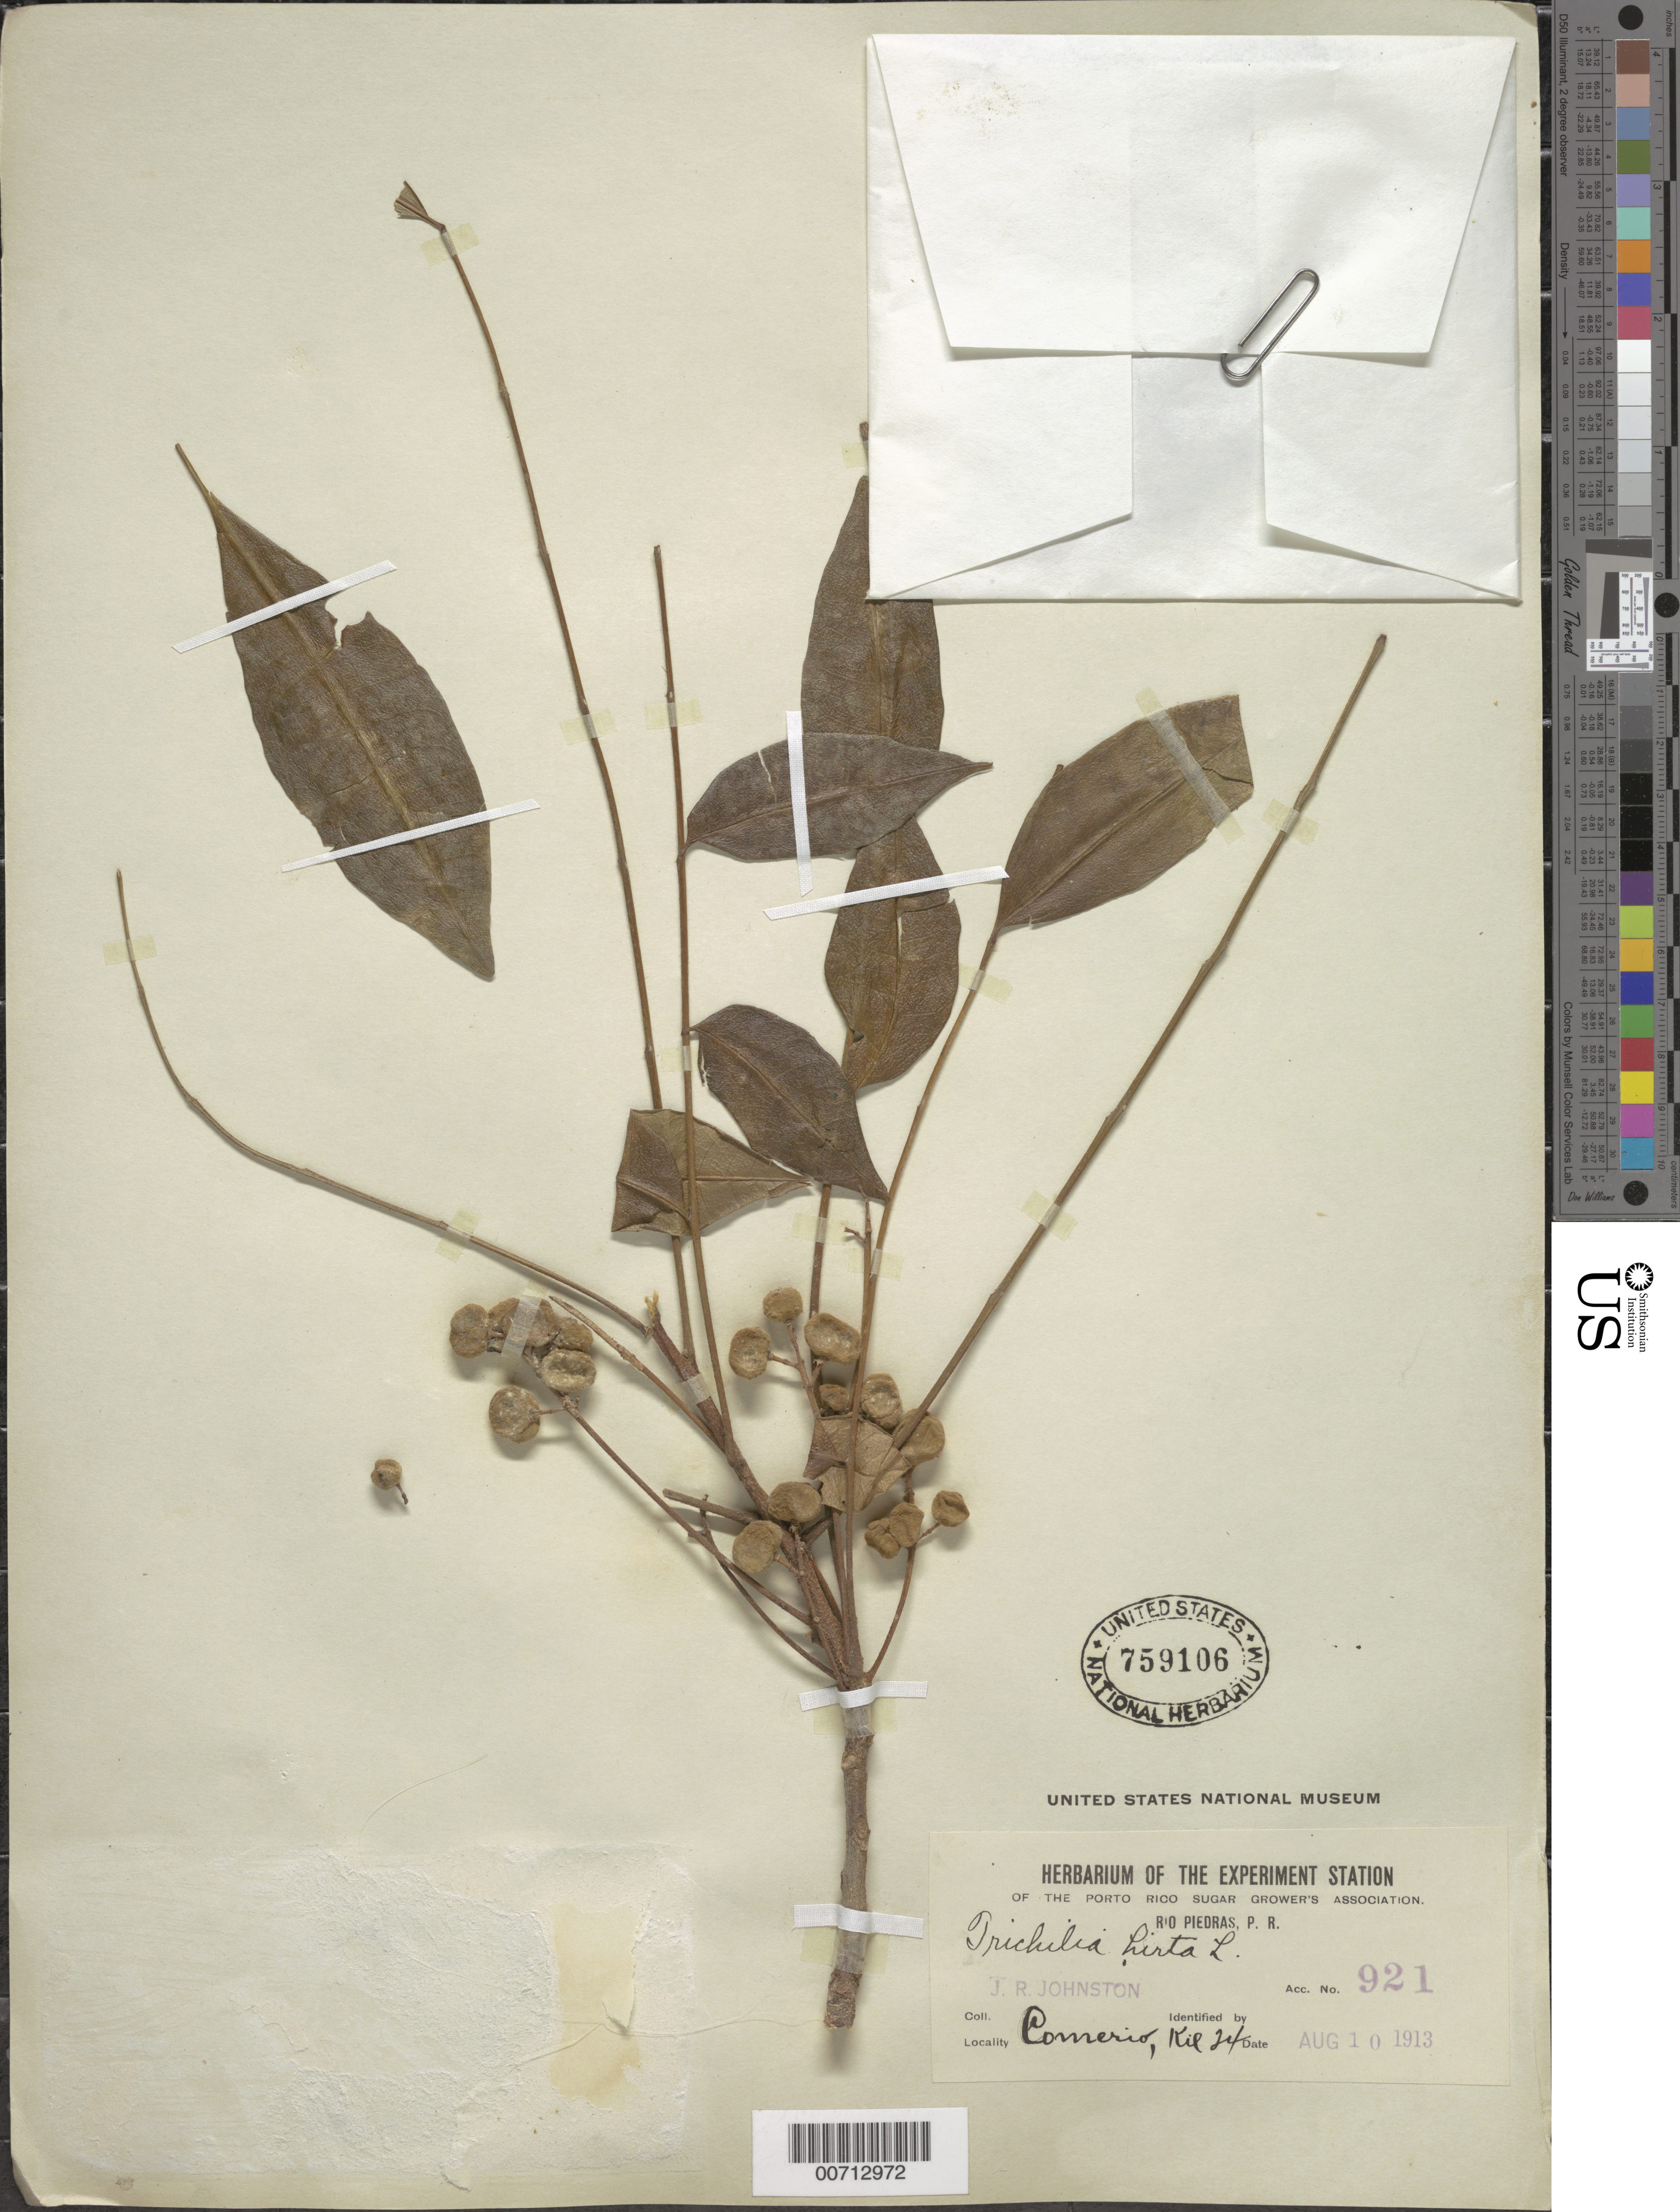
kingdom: Plantae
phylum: Tracheophyta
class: Magnoliopsida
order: Sapindales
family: Meliaceae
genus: Trichilia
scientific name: Trichilia hirta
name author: L.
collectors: J. Johnston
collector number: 921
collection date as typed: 10 Aug 1913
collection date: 1913-08-10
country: Puerto Rico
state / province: Rio Piedras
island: Greater Antilles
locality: Comerio, km 24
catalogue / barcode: US 759106